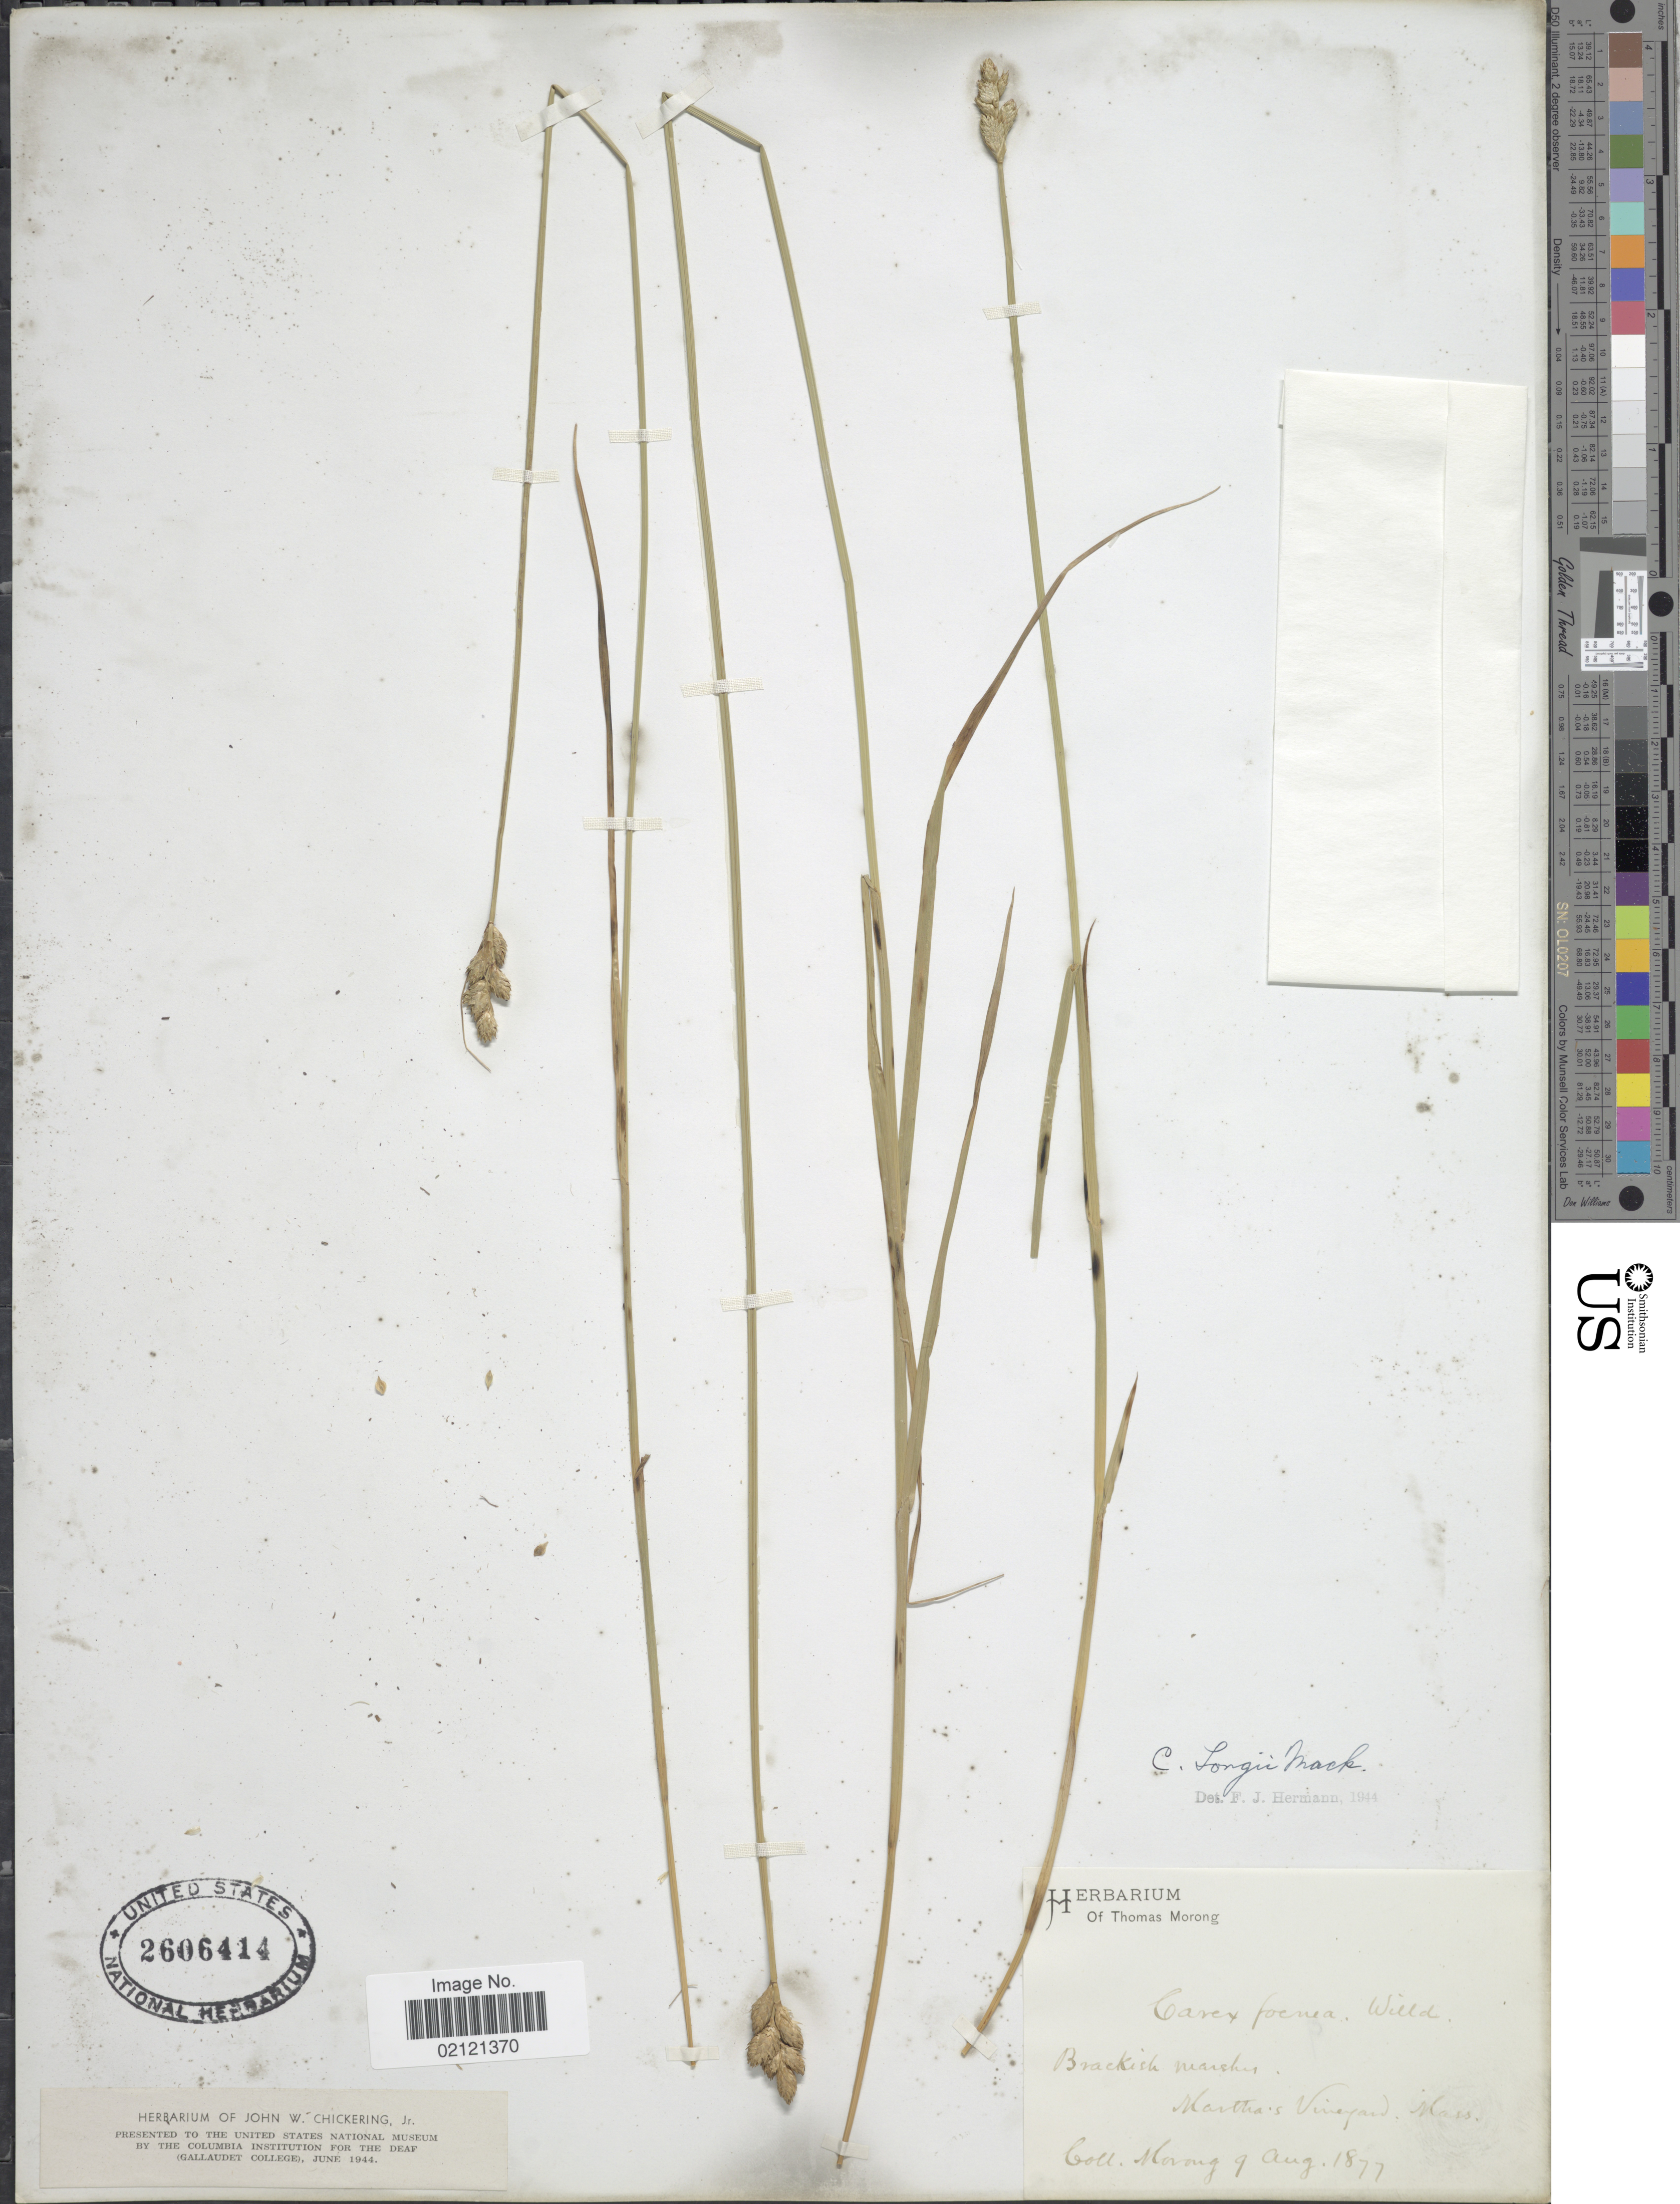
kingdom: Plantae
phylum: Tracheophyta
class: Liliopsida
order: Poales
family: Cyperaceae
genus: Carex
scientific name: Carex longii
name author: Mack.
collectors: Morong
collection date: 1877-08-09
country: United States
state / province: Massachusetts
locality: Brackish marshes, Martha's Vineyard, Mass.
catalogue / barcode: US 2606414